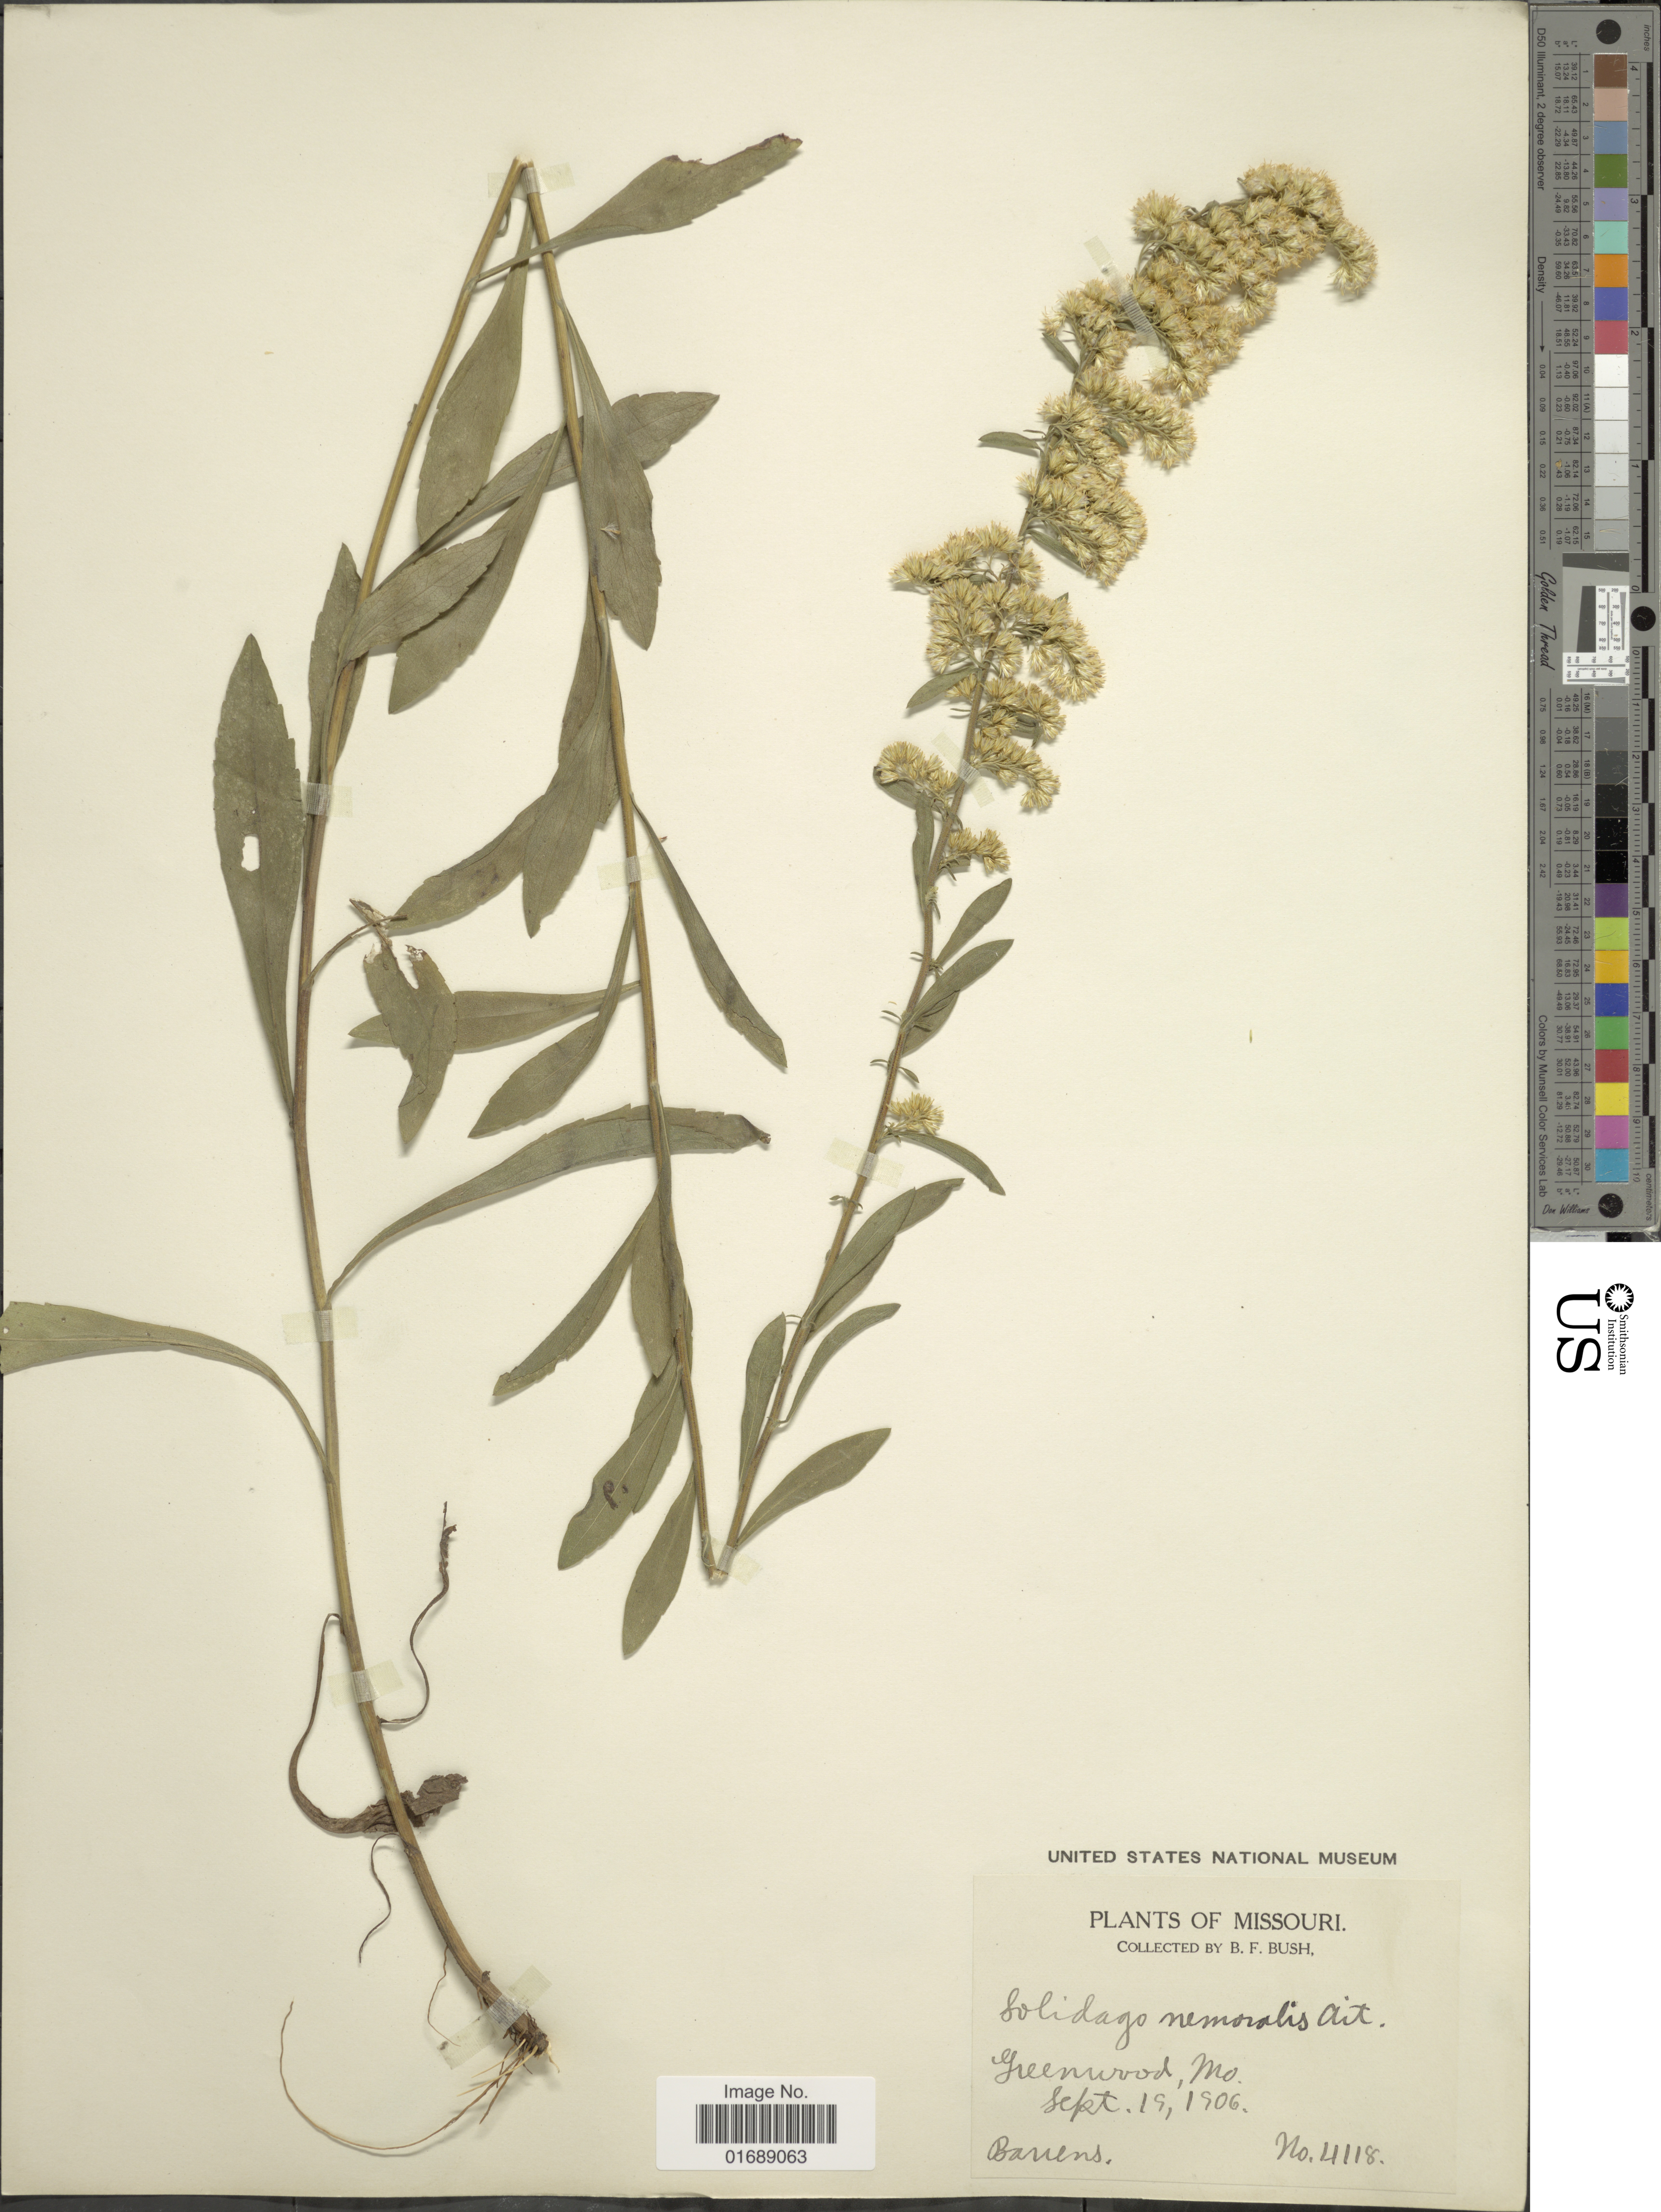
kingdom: Plantae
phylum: Tracheophyta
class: Magnoliopsida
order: Asterales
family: Asteraceae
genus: Solidago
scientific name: Solidago nemoralis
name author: Aiton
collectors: B. F. Bush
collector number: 4118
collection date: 1906-09-19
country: United States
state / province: Missouri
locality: Greenwood